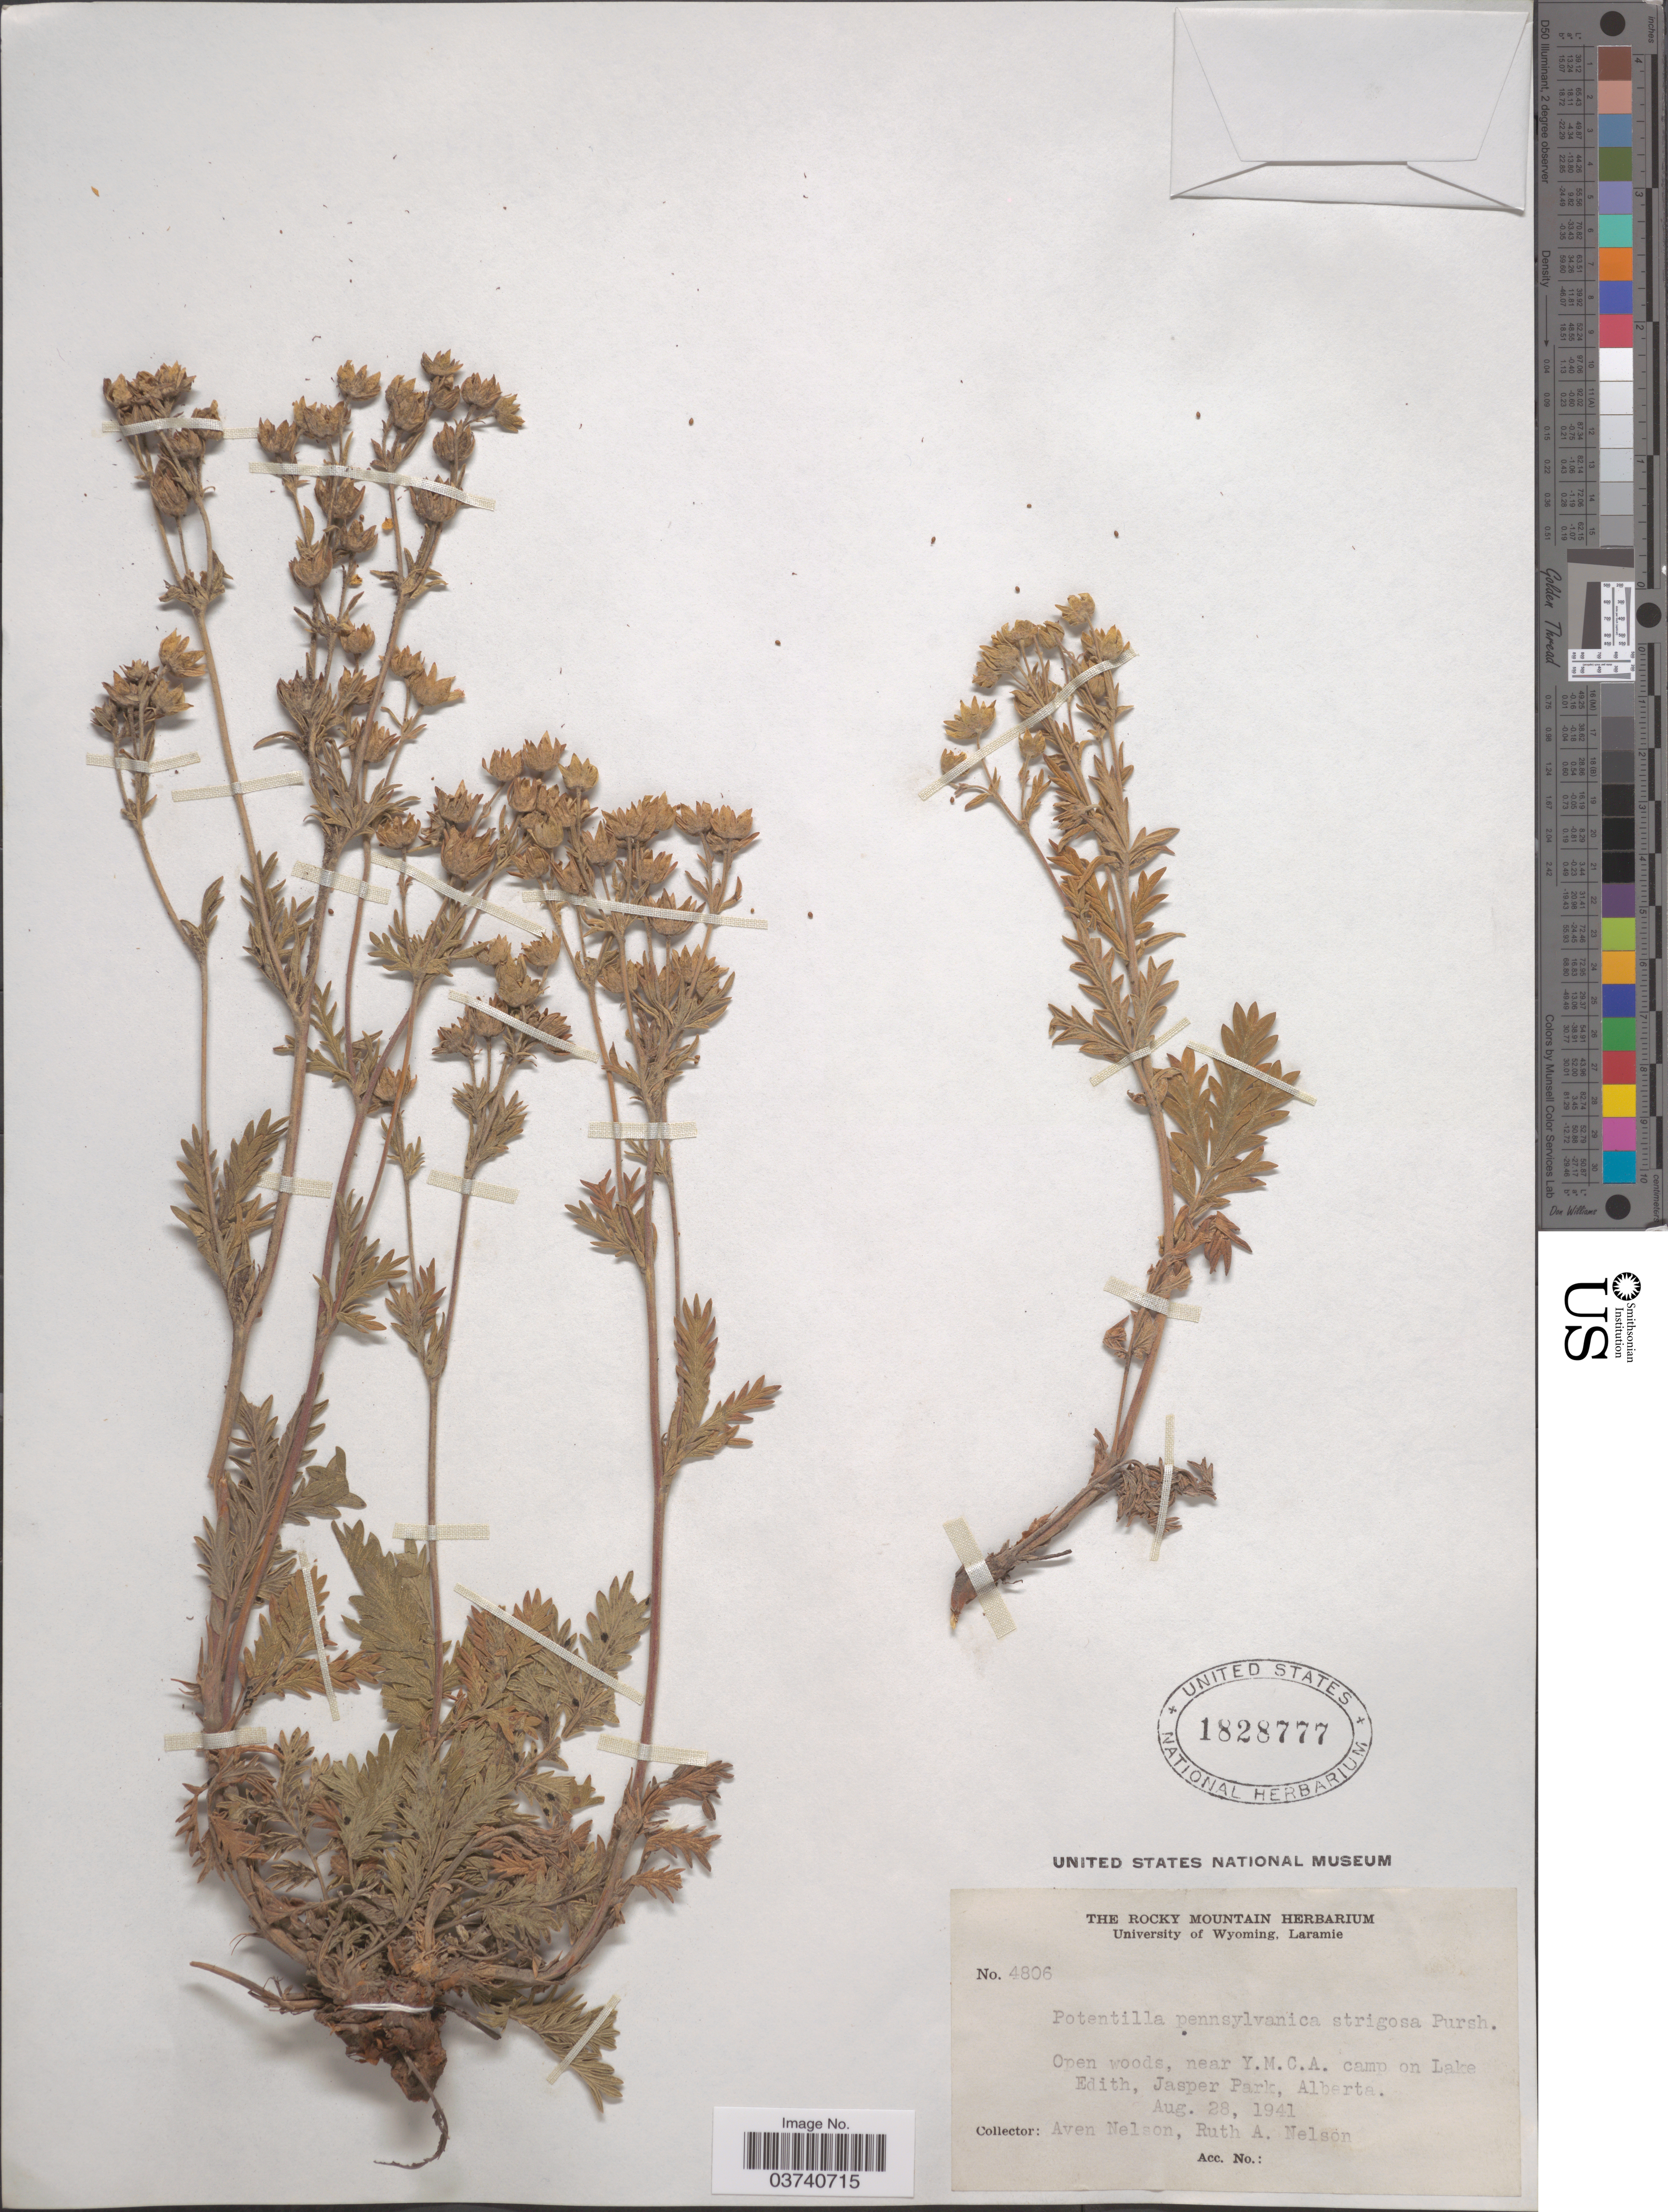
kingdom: Plantae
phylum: Tracheophyta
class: Magnoliopsida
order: Rosales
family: Rosaceae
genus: Potentilla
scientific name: Potentilla pensylvanica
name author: L.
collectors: A. Nelson & R. A. Nelson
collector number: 4806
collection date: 1941-08-28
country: Canada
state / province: Alberta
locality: Near Y.M.C.A camp on Lake Edith, Jasper Park.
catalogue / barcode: US 1828777